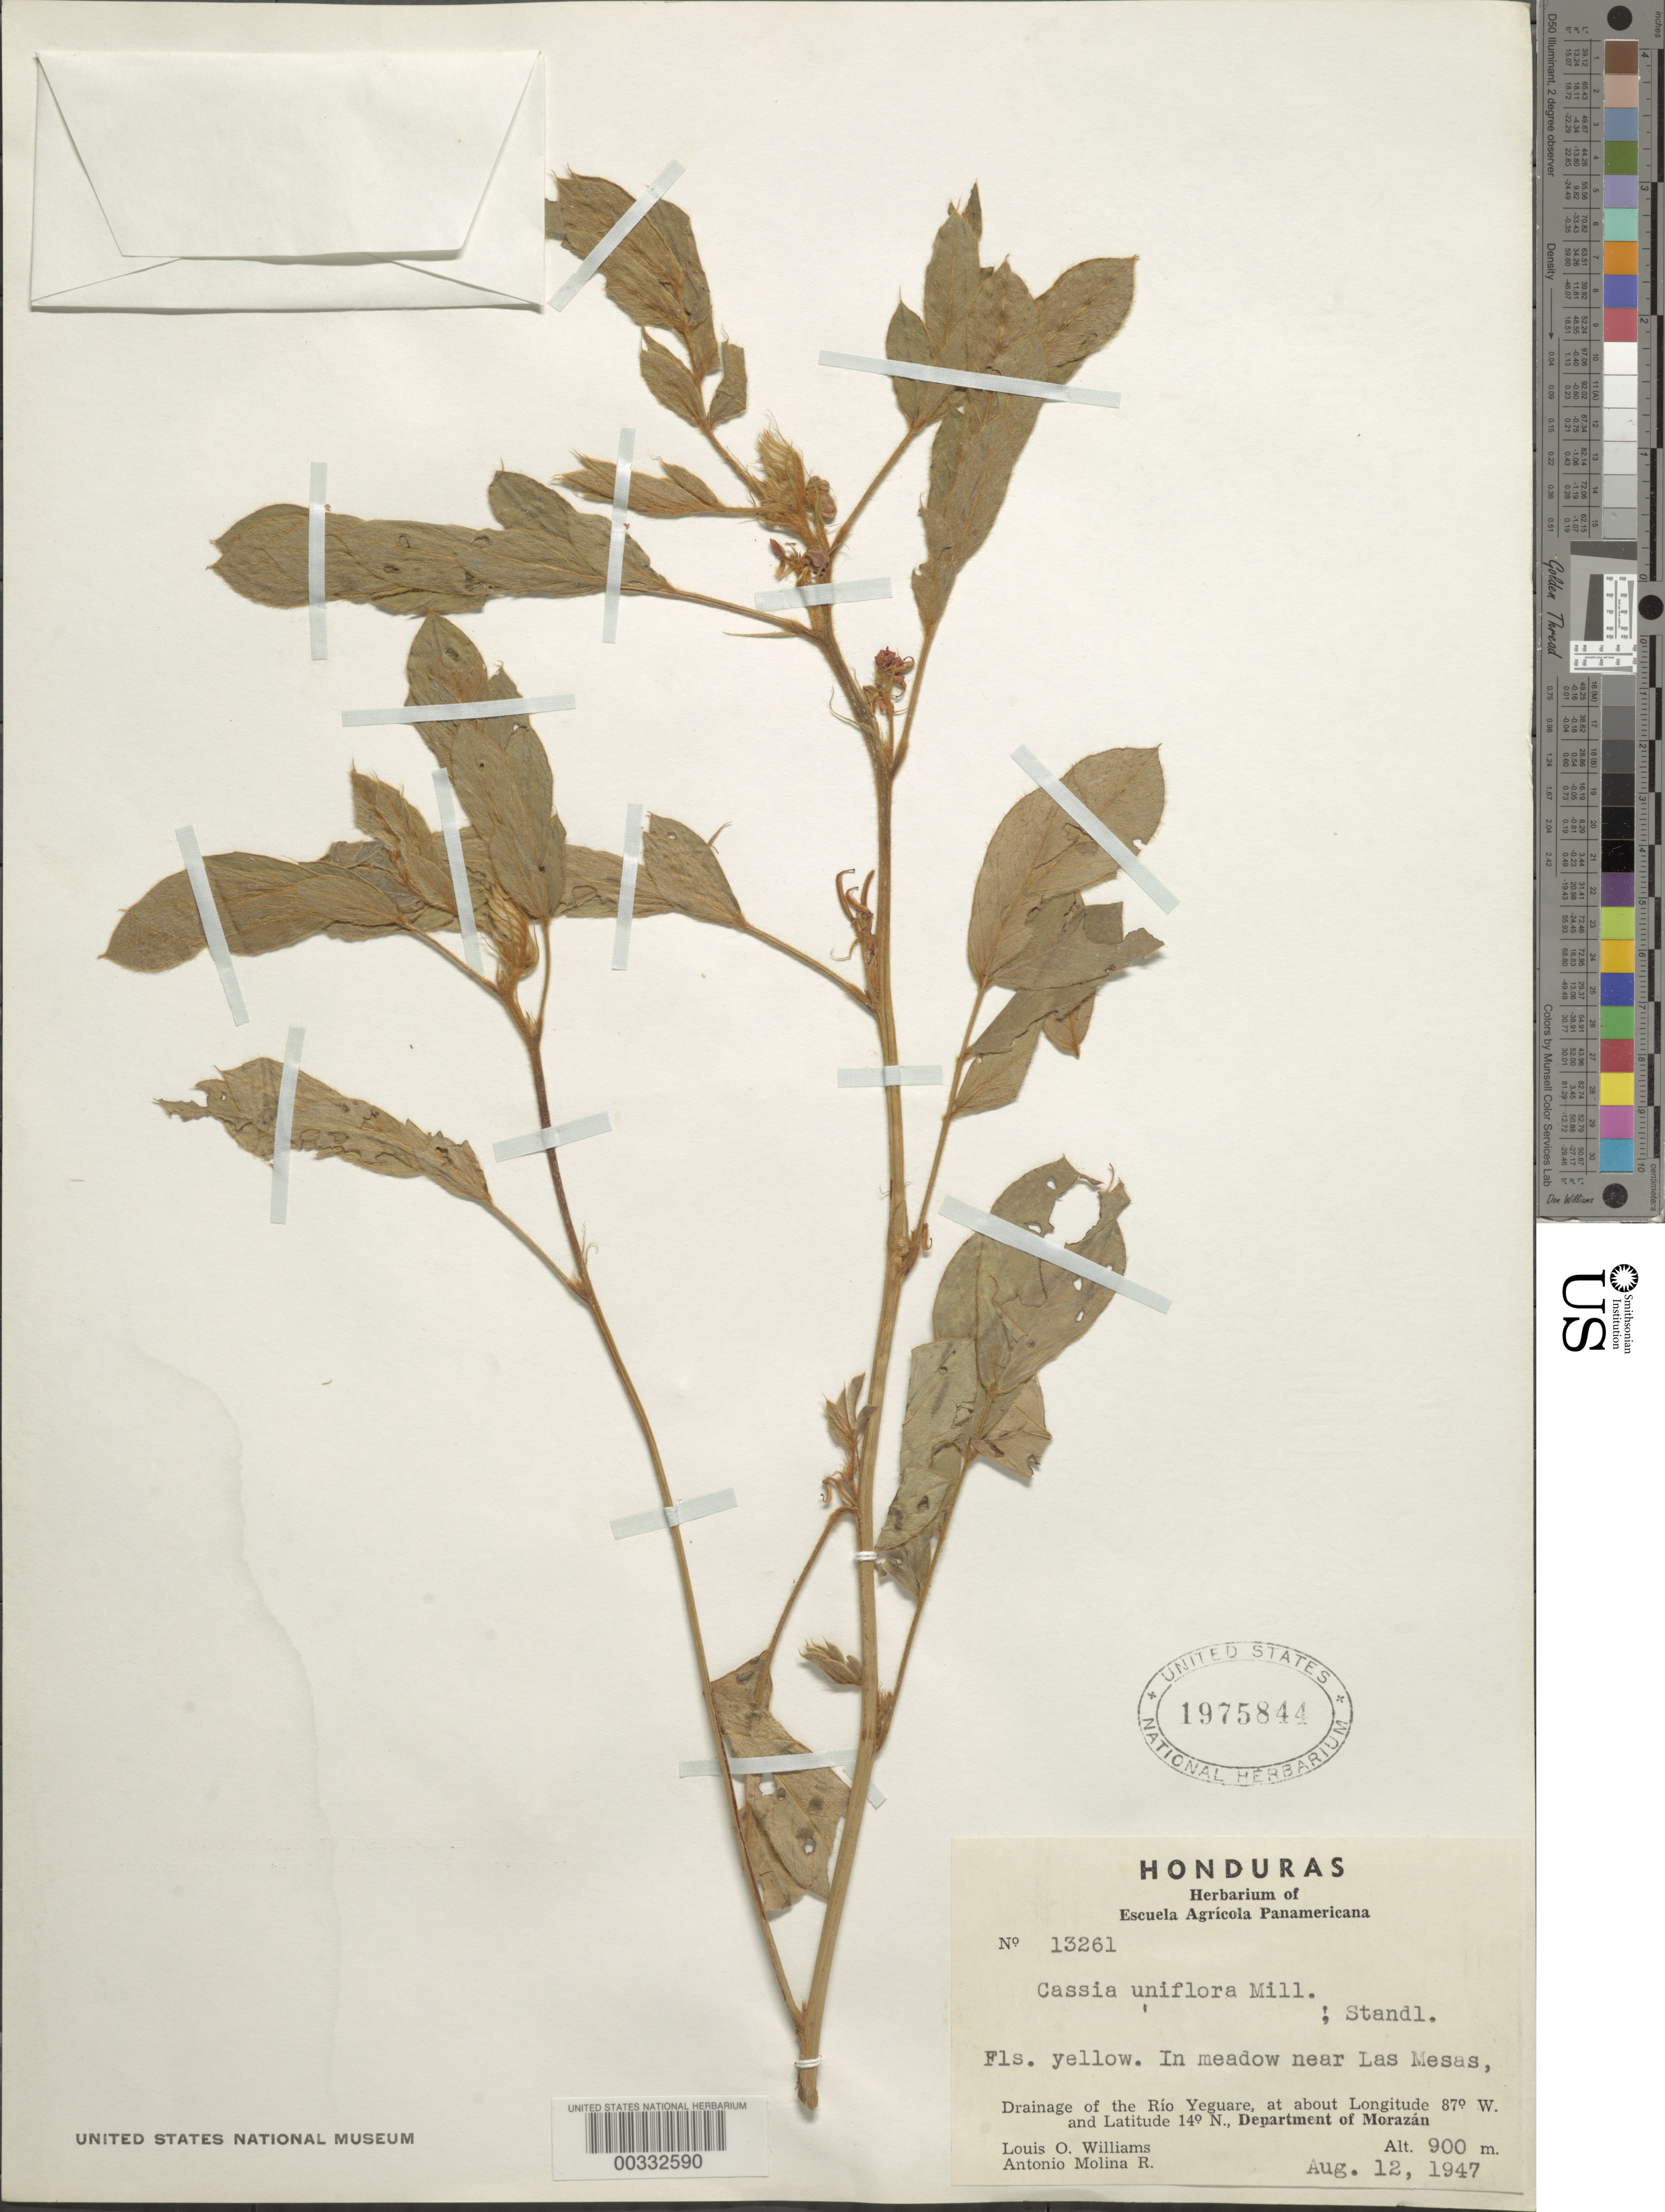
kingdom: Plantae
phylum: Tracheophyta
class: Magnoliopsida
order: Fabales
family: Fabaceae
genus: Senna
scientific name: Senna uniflora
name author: (Mill.) H.S. Irwin & Barneby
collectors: L. O. Williams & A. Molina R.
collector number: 13261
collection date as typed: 12 Aug 1947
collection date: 1947-08-12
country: Honduras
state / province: Fco. Morazán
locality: Drainage of the río Yeguare; near Las Mesas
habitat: In meadow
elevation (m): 900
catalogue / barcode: US 1975844